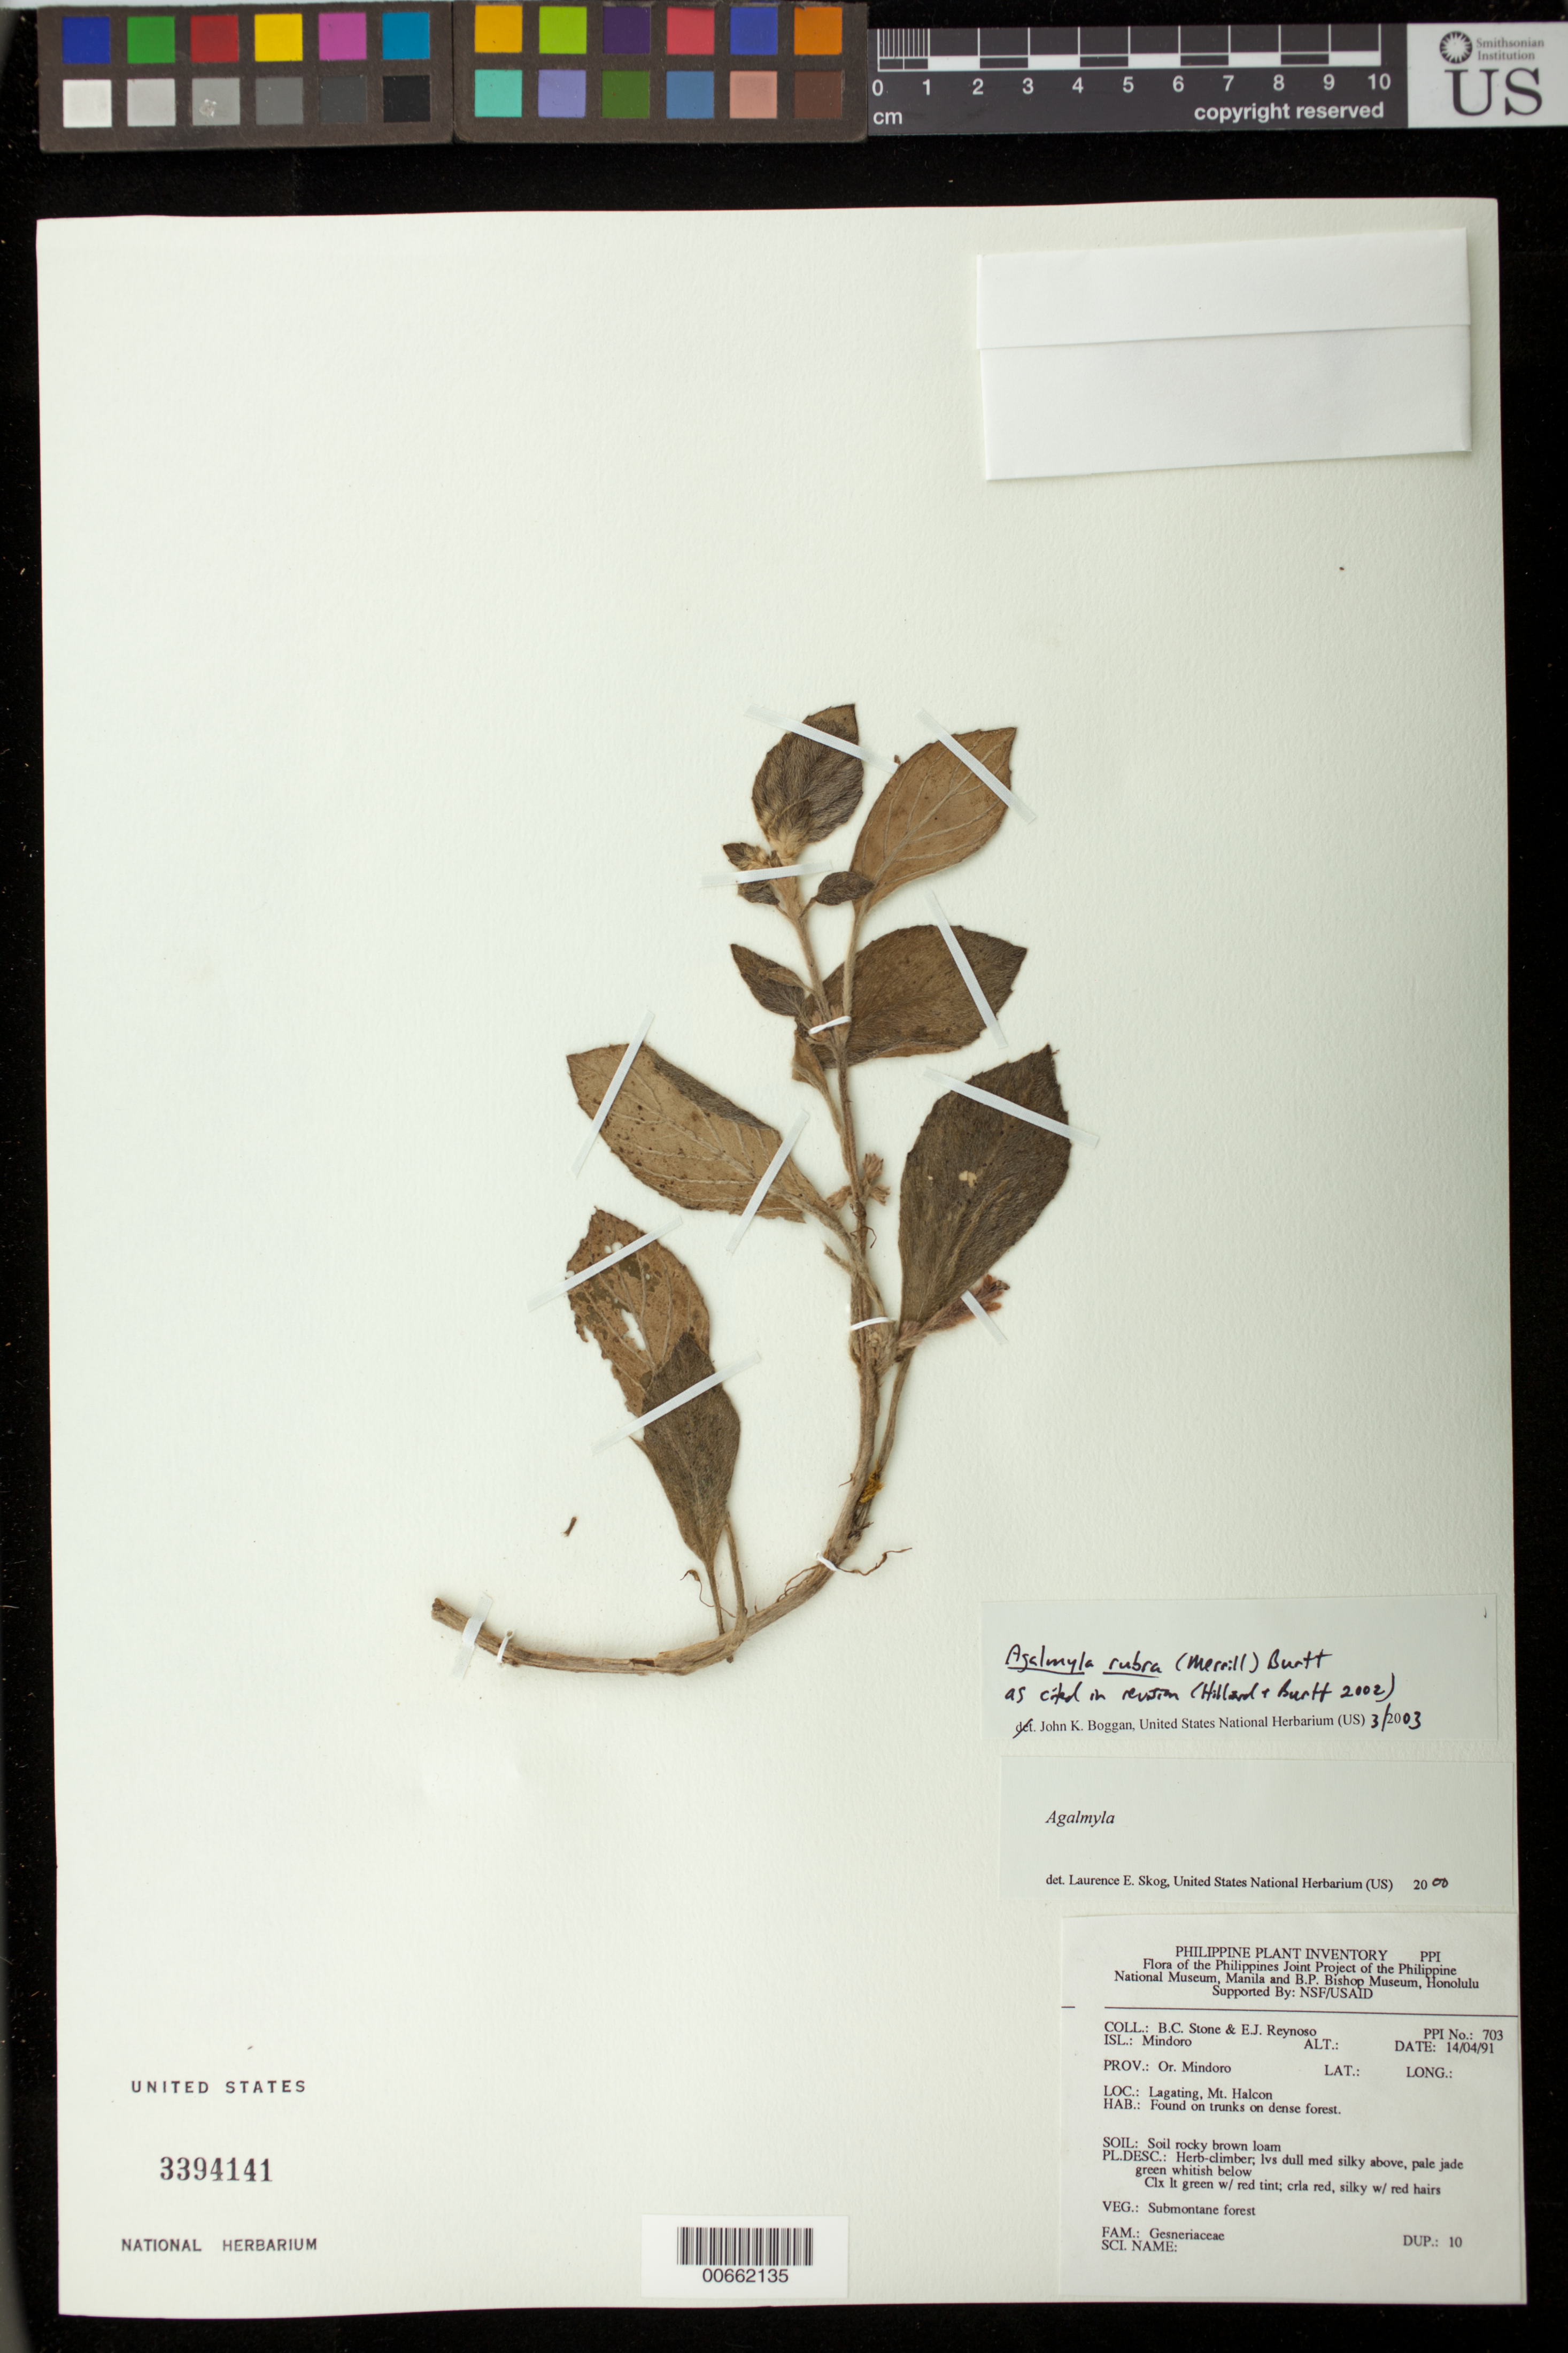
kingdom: Plantae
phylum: Tracheophyta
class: Magnoliopsida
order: Lamiales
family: Gesneriaceae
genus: Agalmyla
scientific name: Agalmyla rubra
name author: (Merr.) B.L. Burtt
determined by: Hilliard, O. M.; Burtt, B. L.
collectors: B. C. Stone & E. Reynoso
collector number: PPI No. 703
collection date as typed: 14 Apr 1991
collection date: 1991-04-14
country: Philippines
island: Mindoro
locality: Prov. Or. Mindoro; Lagating, Mt. Halcon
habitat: Submontane forest; soil rocky brown loam; found on trunks on dense forest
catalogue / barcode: US 3394141